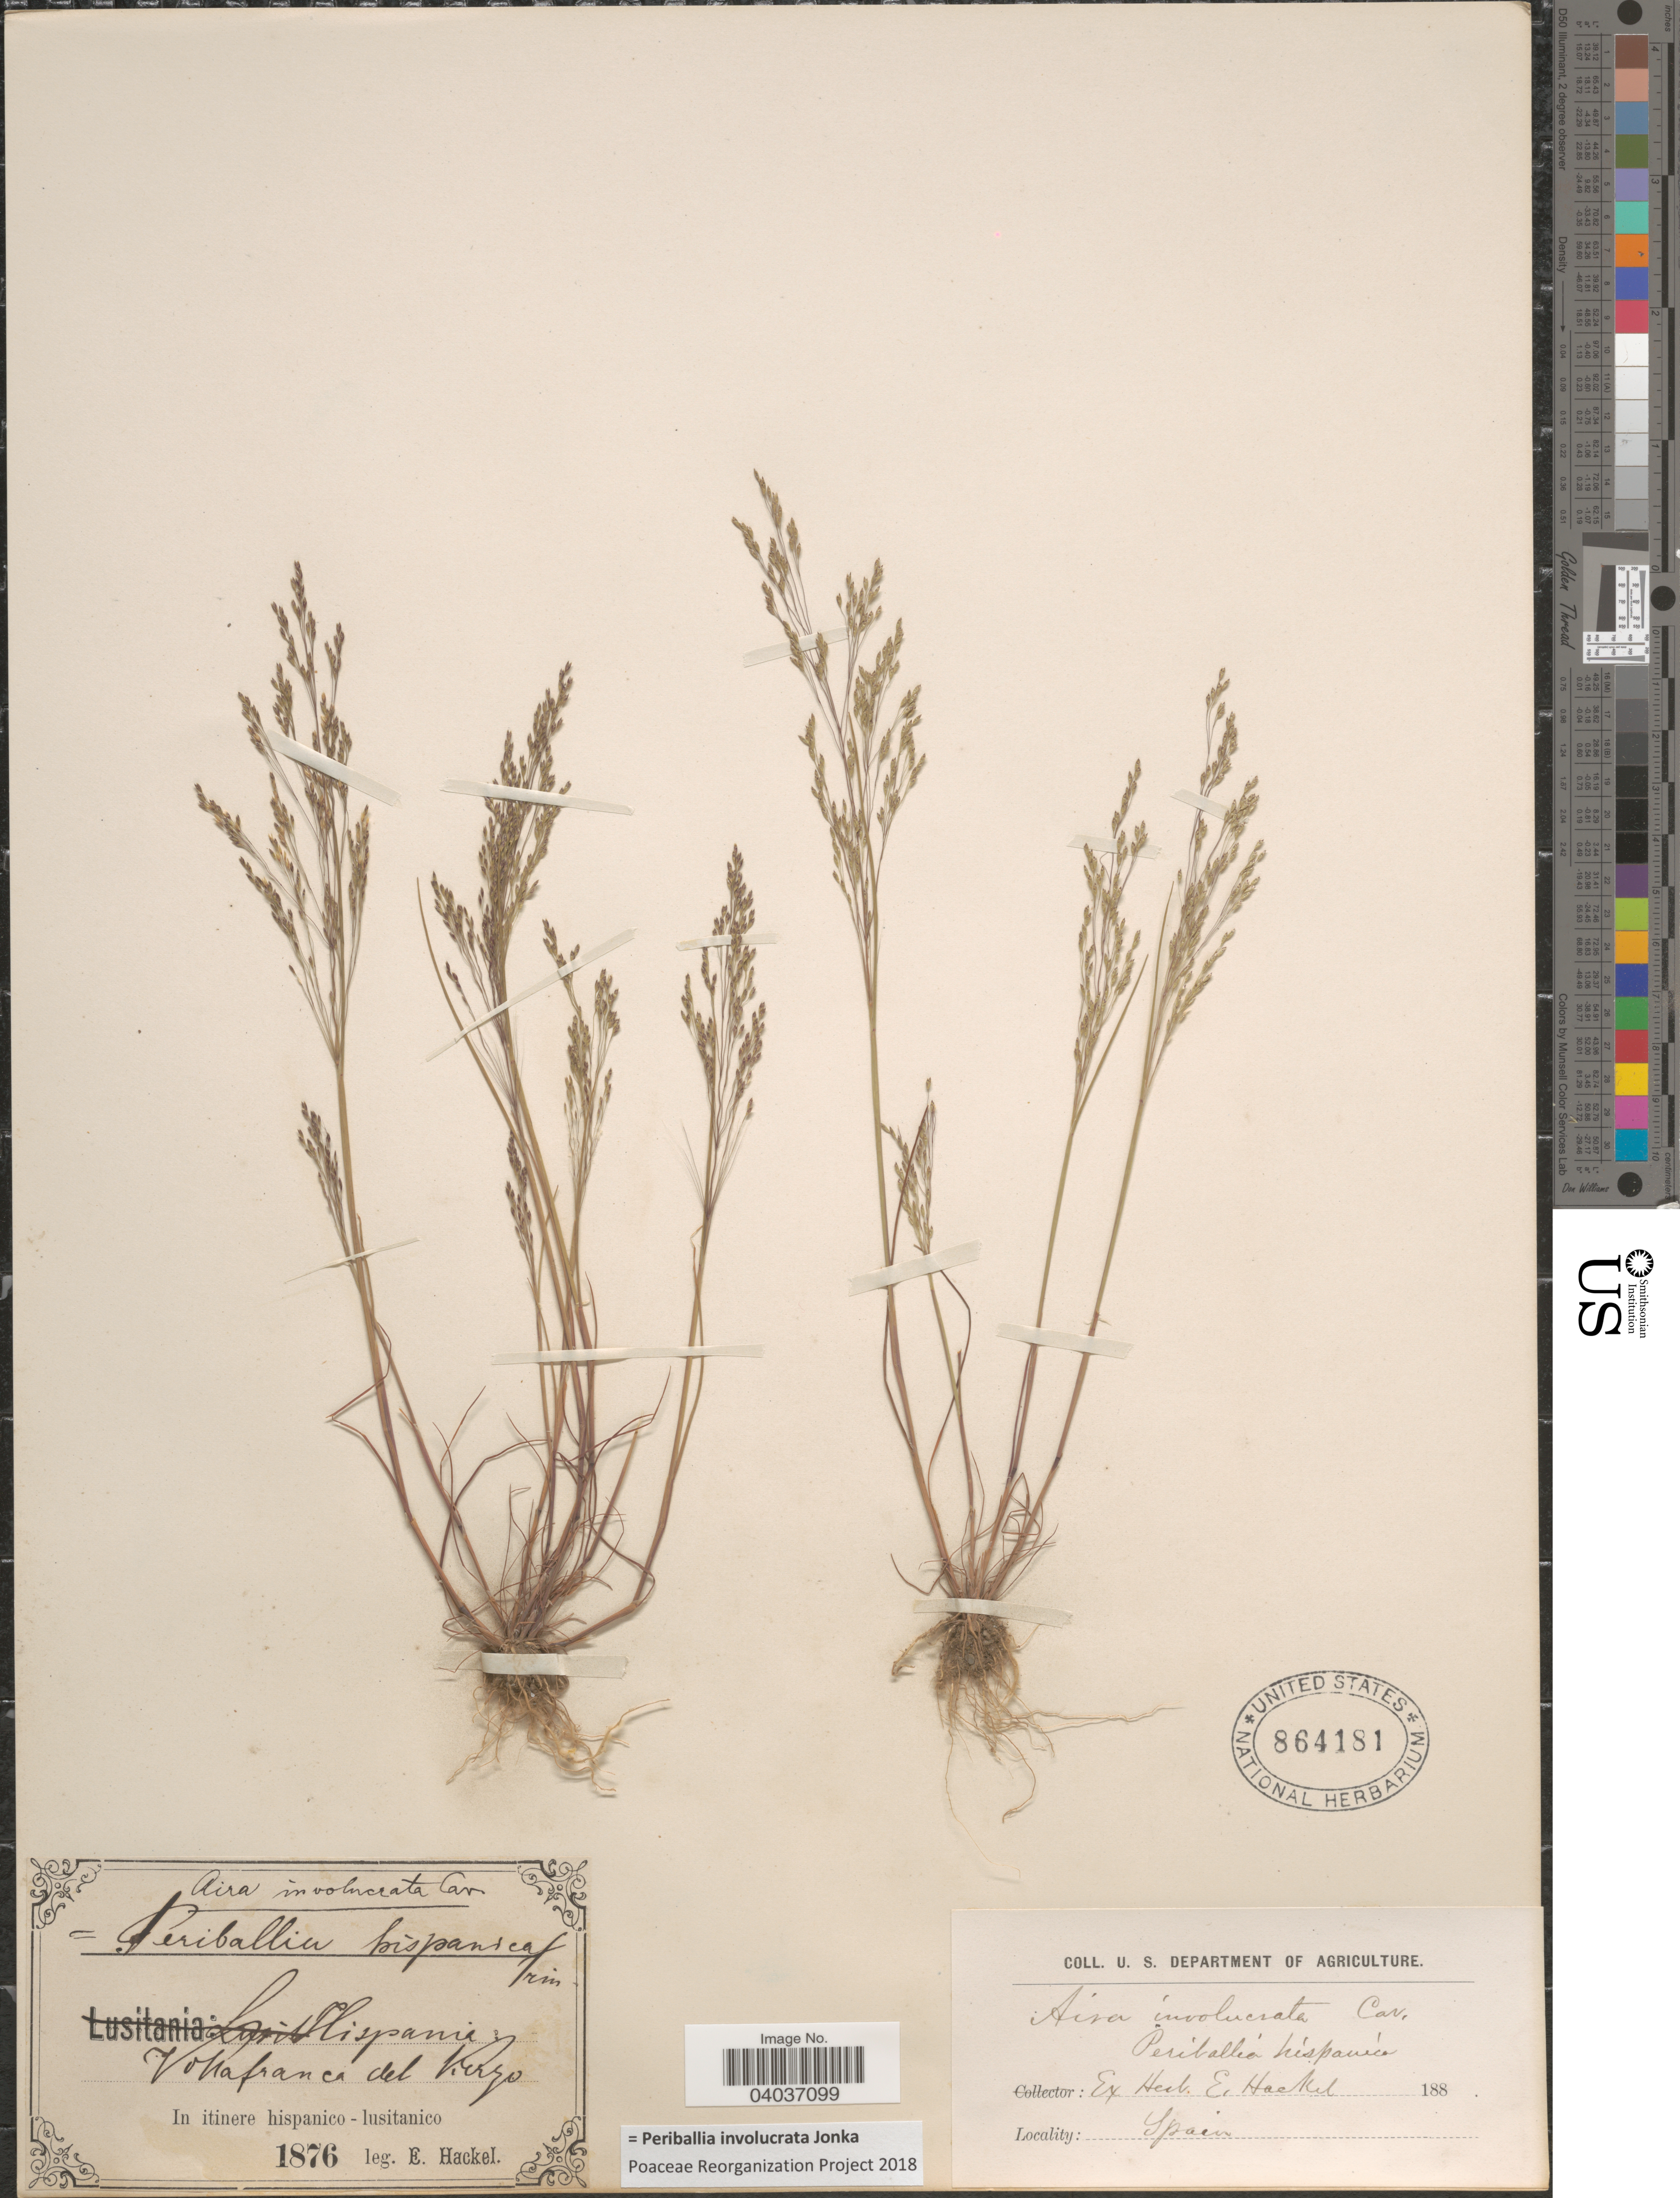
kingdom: Plantae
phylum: Tracheophyta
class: Liliopsida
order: Poales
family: Poaceae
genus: Periballia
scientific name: Periballia involucrata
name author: Janka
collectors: E. Hackel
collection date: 1876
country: Spain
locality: Hispania. Villafranca del Bierzo. In itinere hispanico - lusitanico.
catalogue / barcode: US 864181